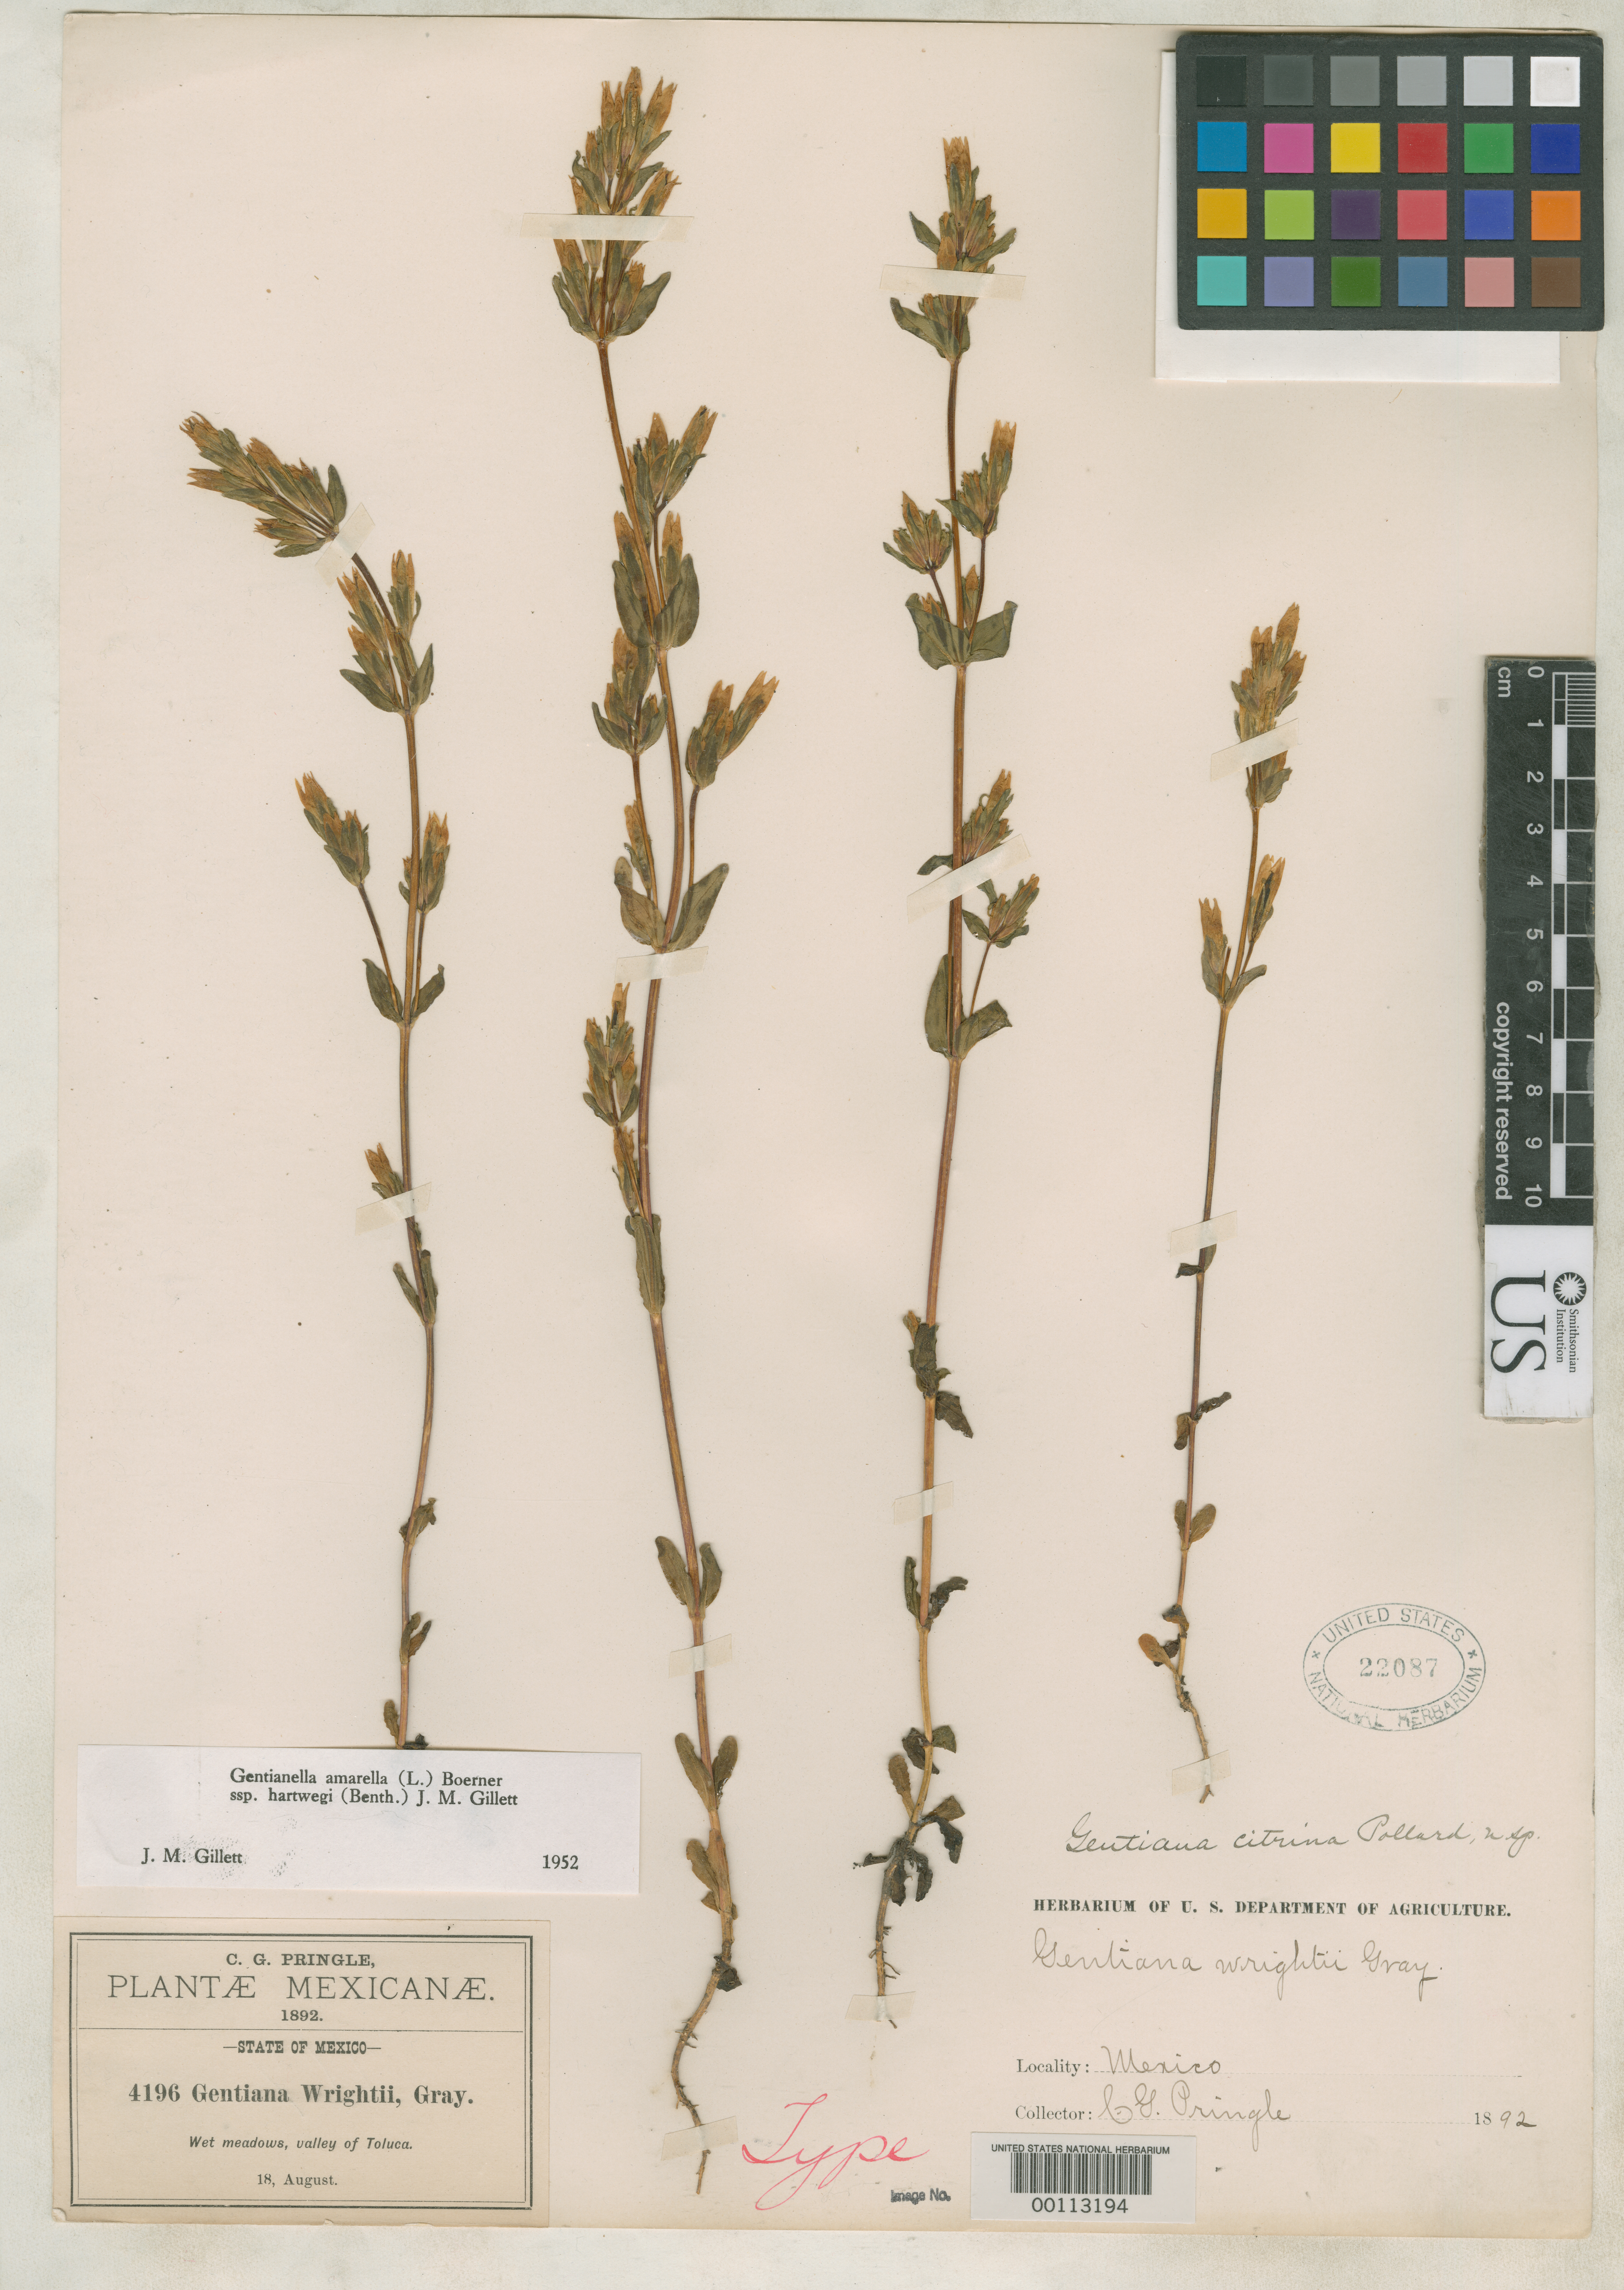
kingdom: Plantae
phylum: Tracheophyta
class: Magnoliopsida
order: Gentianales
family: Gentianaceae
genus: Gentiana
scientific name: Gentiana citrina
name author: Pollard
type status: Holotype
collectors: C. G. Pringle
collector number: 4196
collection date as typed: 18 Aug 1892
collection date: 1892-08-18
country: Mexico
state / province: México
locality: Valley of Toluca.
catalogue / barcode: US 22087